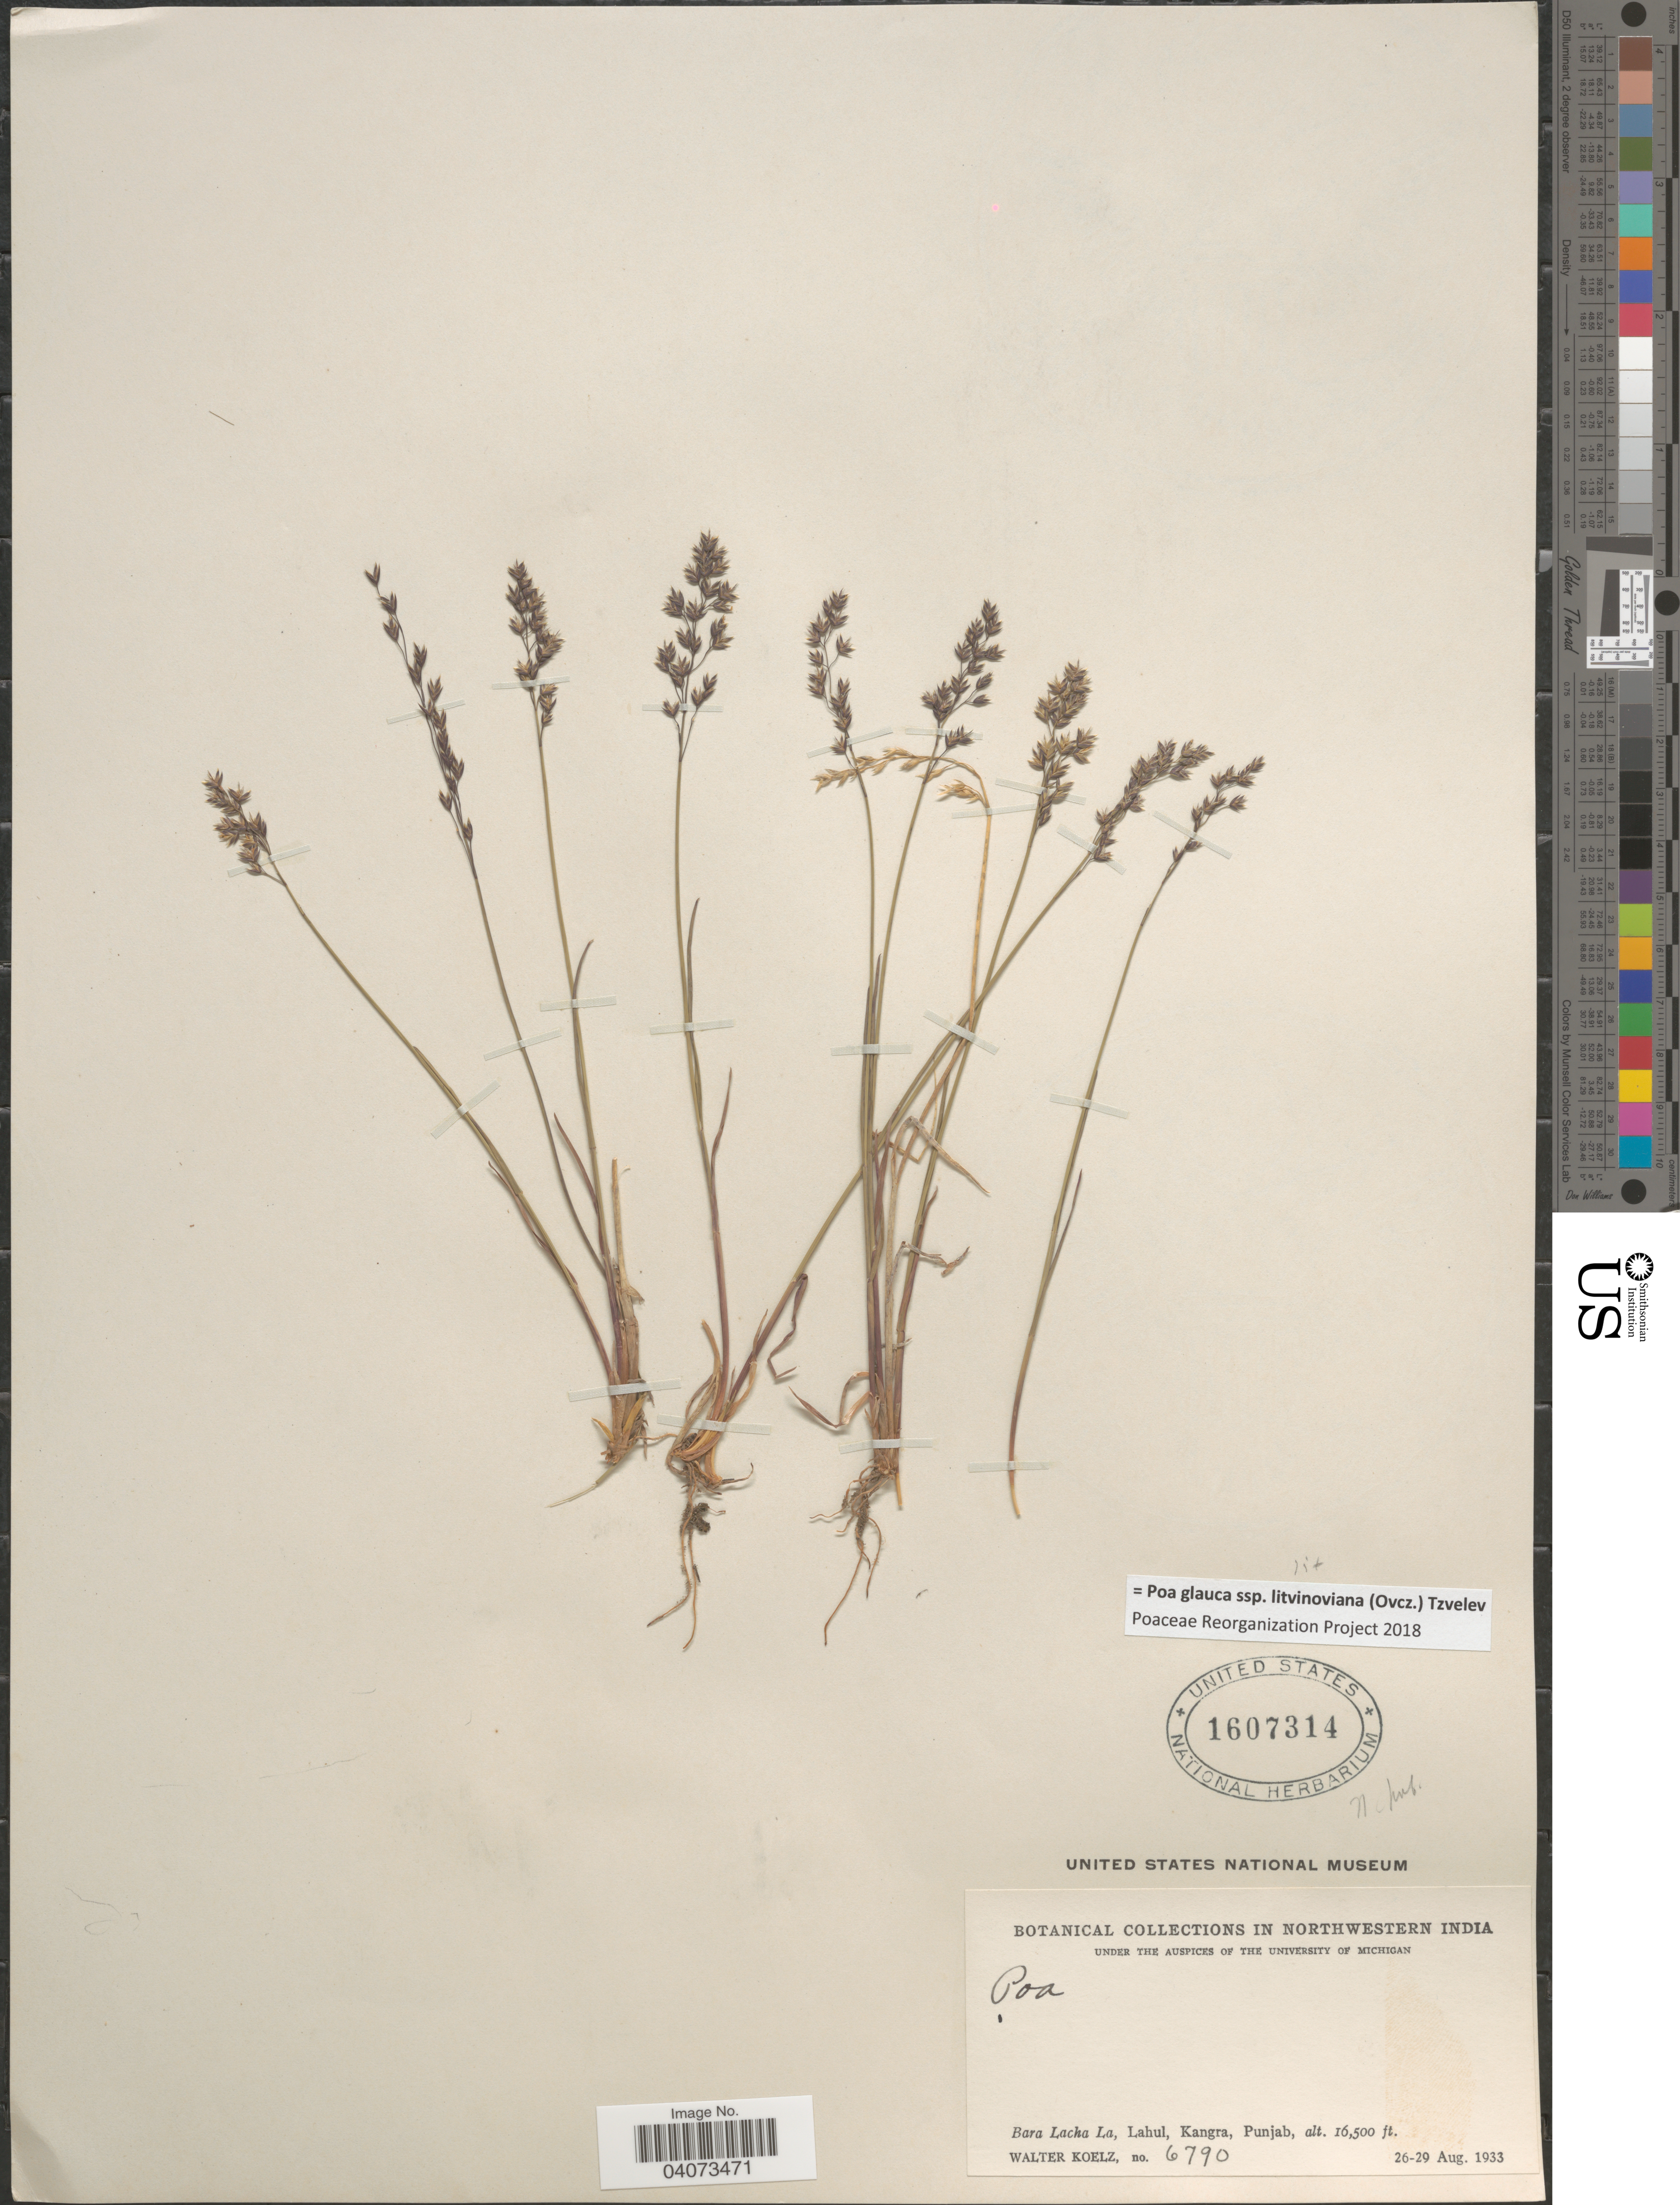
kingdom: Plantae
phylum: Tracheophyta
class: Liliopsida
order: Poales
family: Poaceae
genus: Poa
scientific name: Poa glauca subsp. litvinoviana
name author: (Ovcz.) Tzvelev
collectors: W. N. Koelz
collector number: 6790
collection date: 1933-08-26/1933-08-29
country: India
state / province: Punjab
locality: Northwestern India. Bara Lacha La, Lahul, Kangra.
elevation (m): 5029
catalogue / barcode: US 1607314